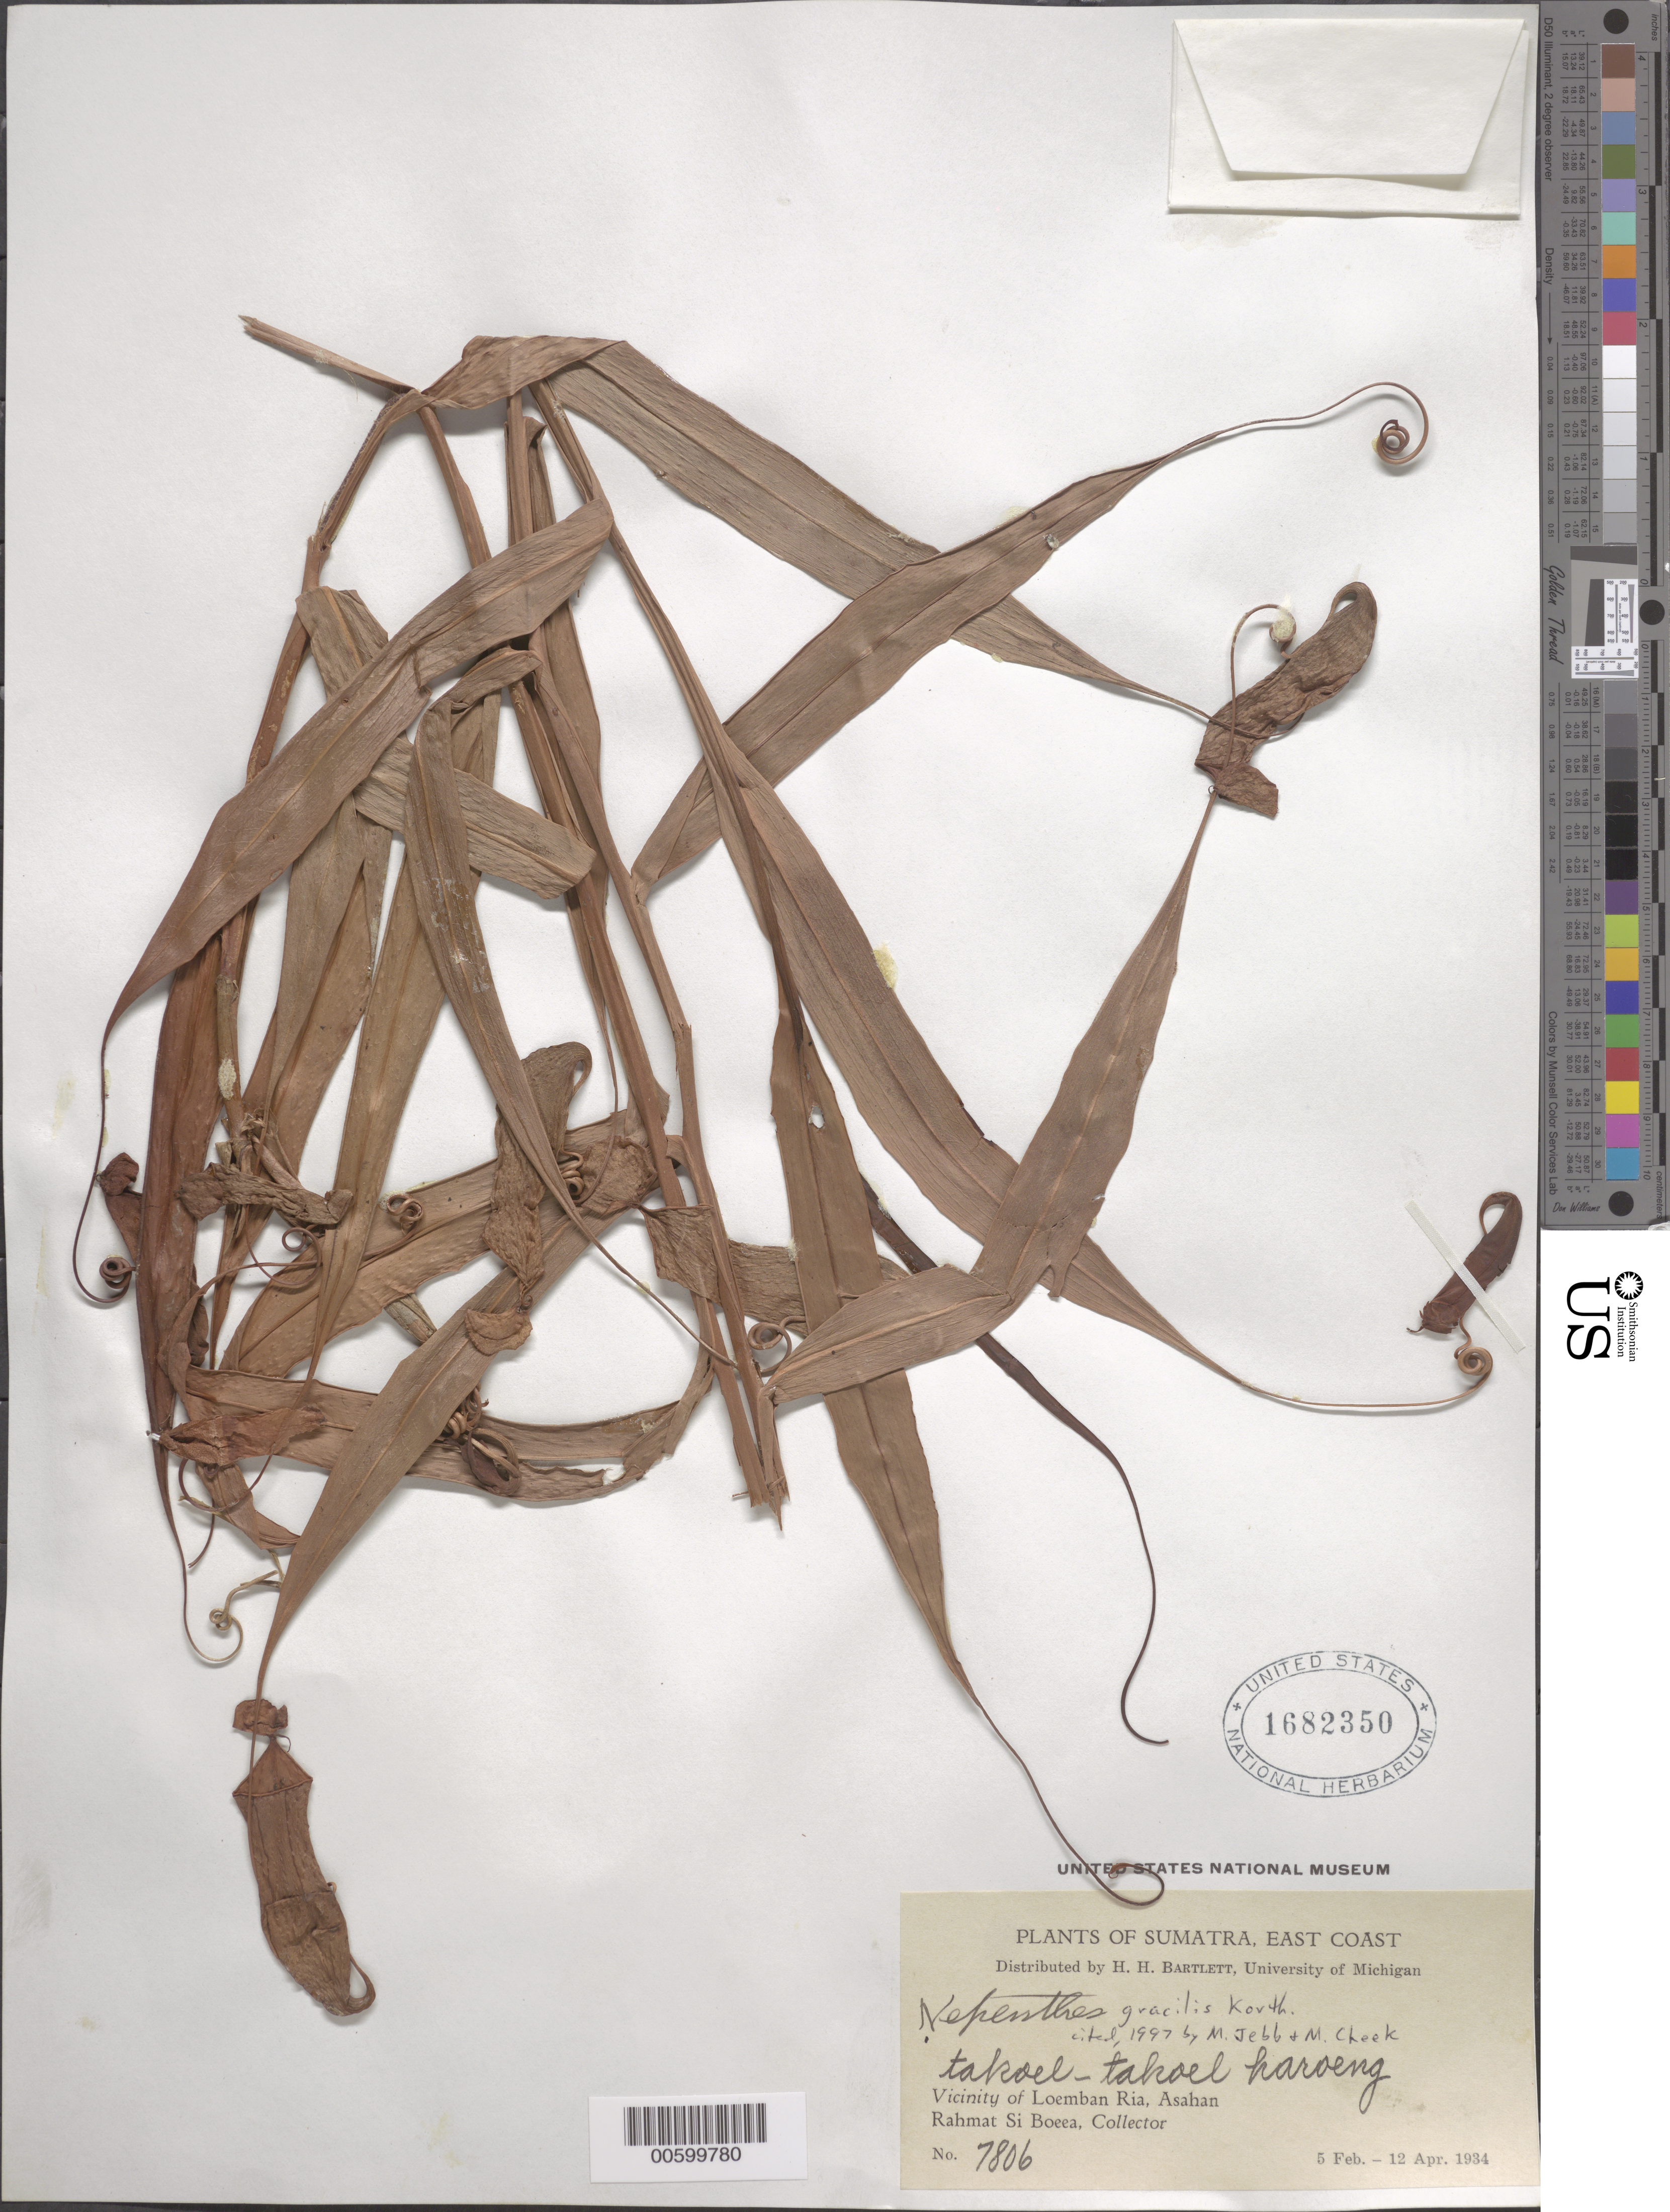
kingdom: Plantae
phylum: Tracheophyta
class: Magnoliopsida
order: Caryophyllales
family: Nepenthaceae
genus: Nepenthes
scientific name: Nepenthes gracilis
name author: Korth.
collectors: Rahmat Si Boeea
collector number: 7806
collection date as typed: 05 Feb 1934 to 12 Apr 1934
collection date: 1934-02-05/1934-04-12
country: Indonesia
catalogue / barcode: US 1682350